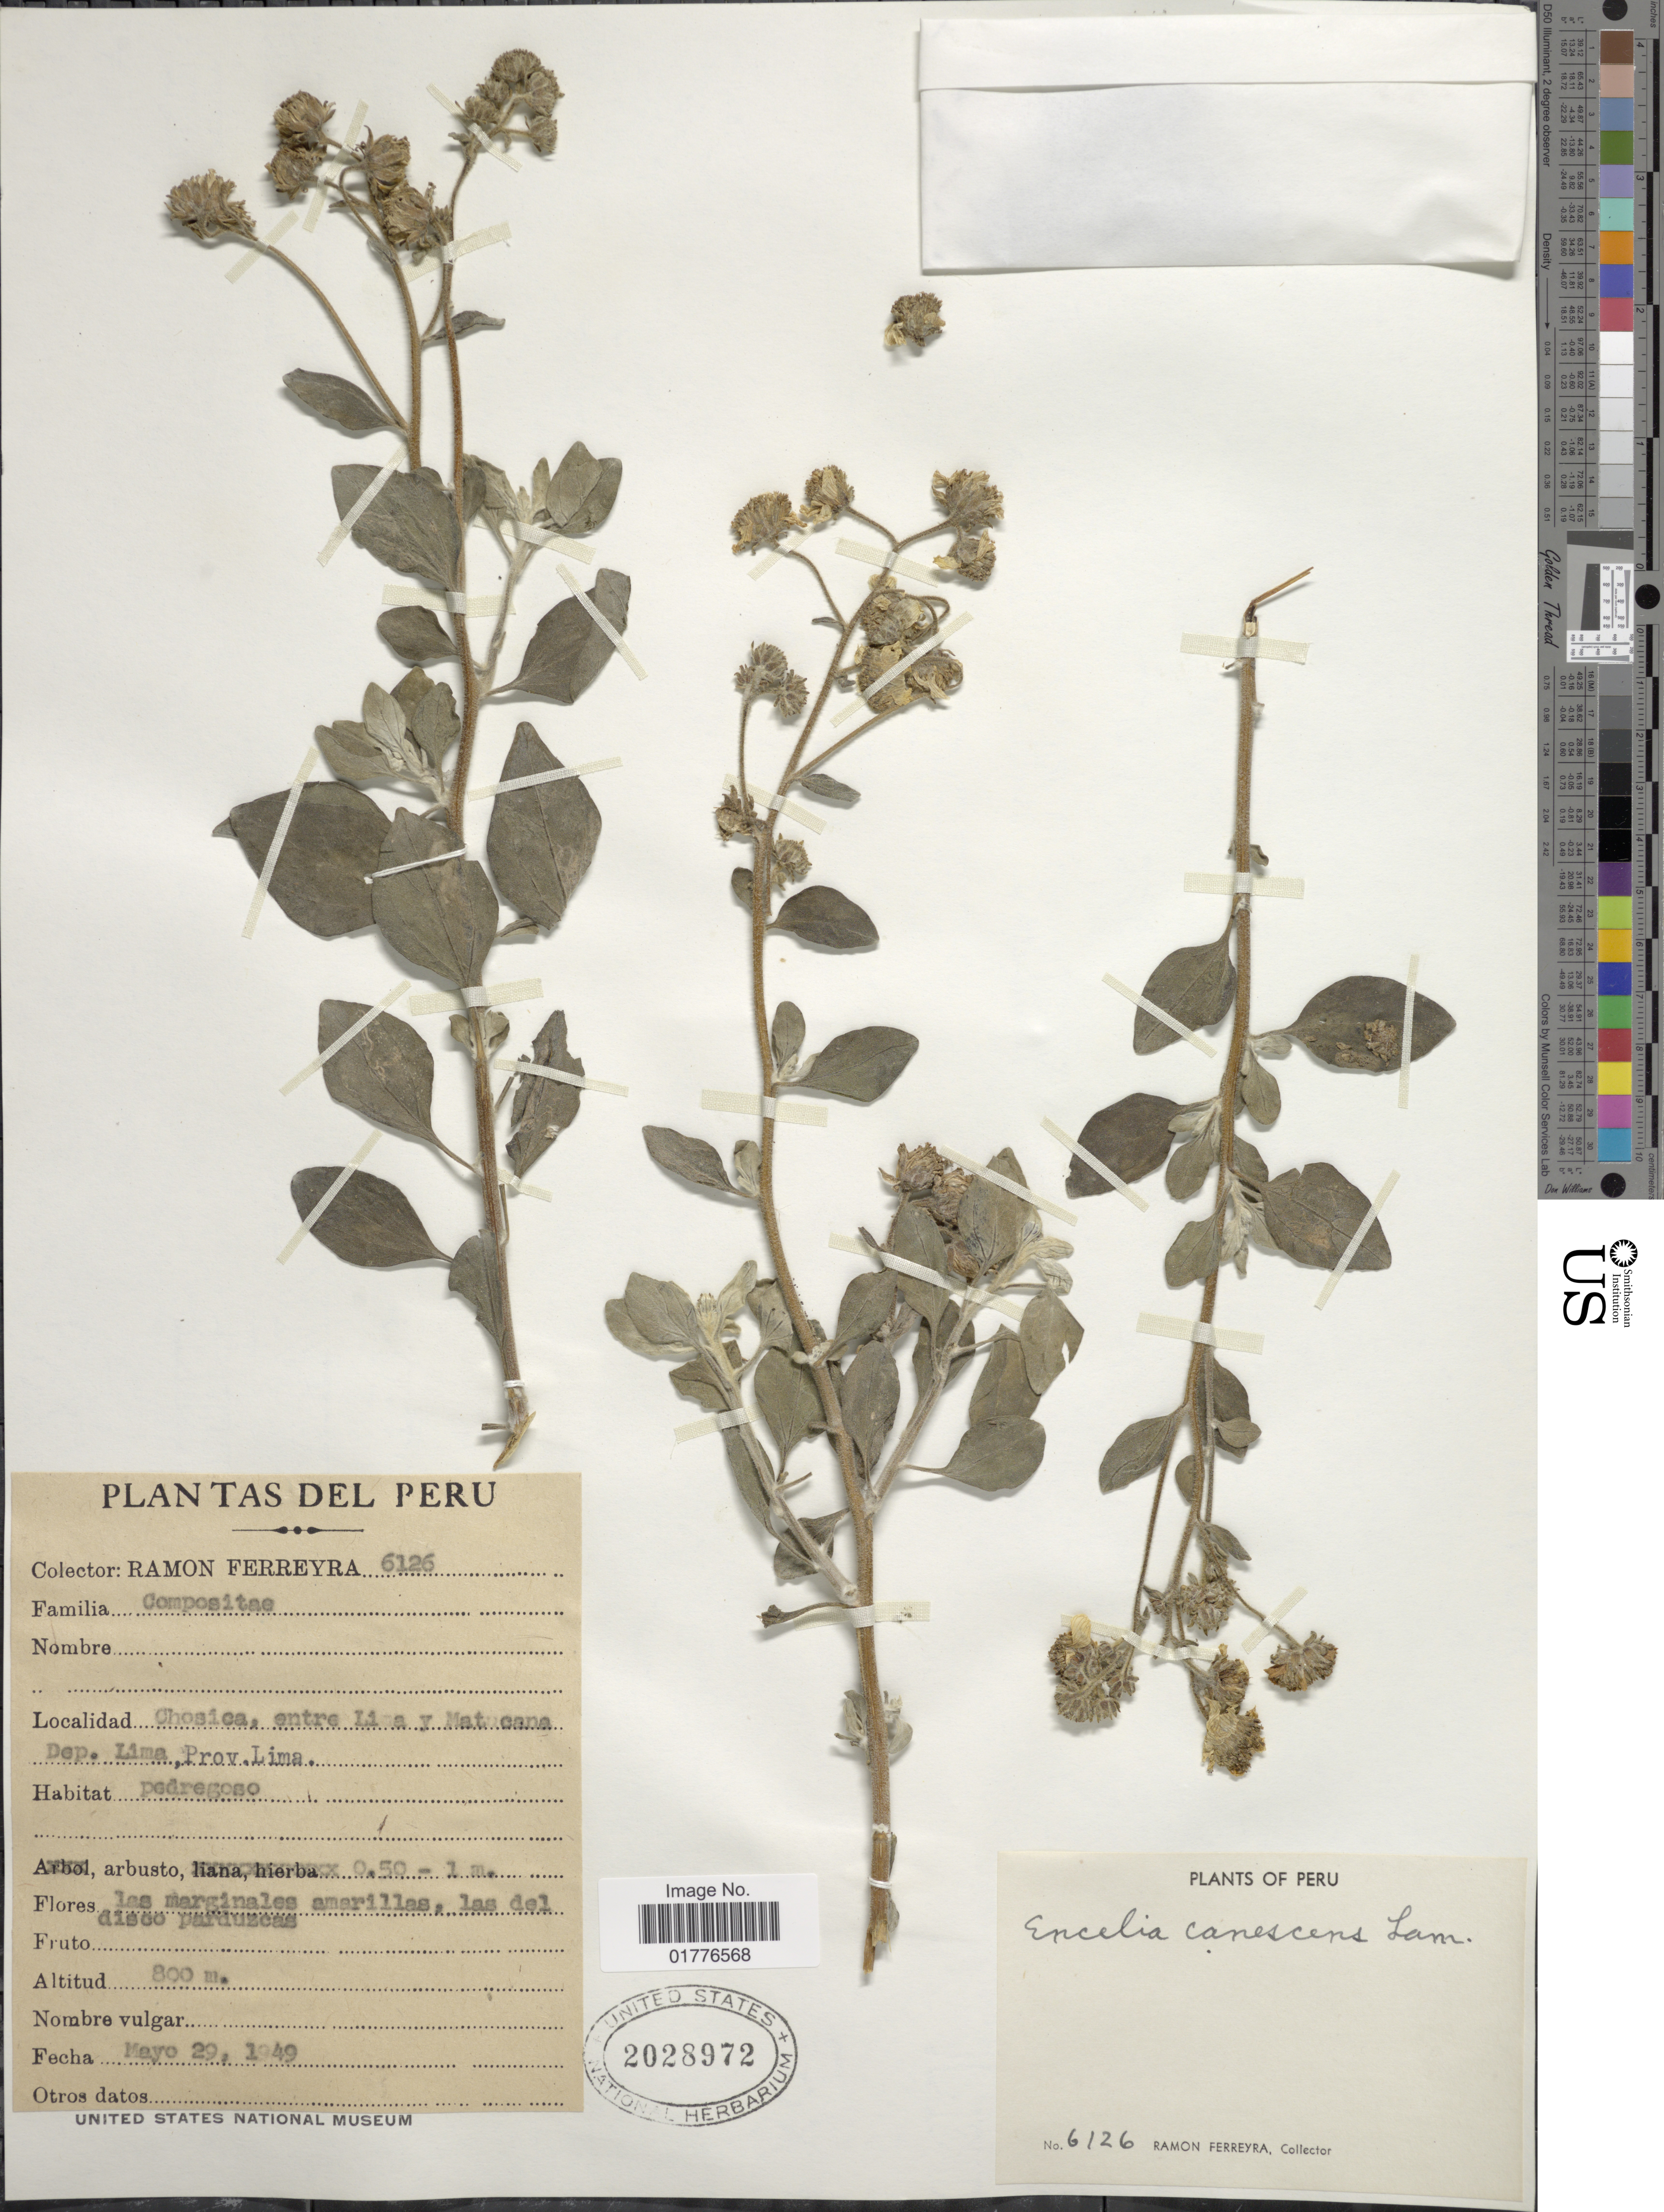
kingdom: Plantae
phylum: Tracheophyta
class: Magnoliopsida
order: Asterales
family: Asteraceae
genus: Encelia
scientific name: Encelia canescens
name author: Lam.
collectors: R. A. Ferreyra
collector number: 6126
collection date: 1949-05-29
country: Peru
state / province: Lima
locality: Chosica, entre Lima y Matucana, Prov. Lima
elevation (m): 800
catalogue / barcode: US 2028972